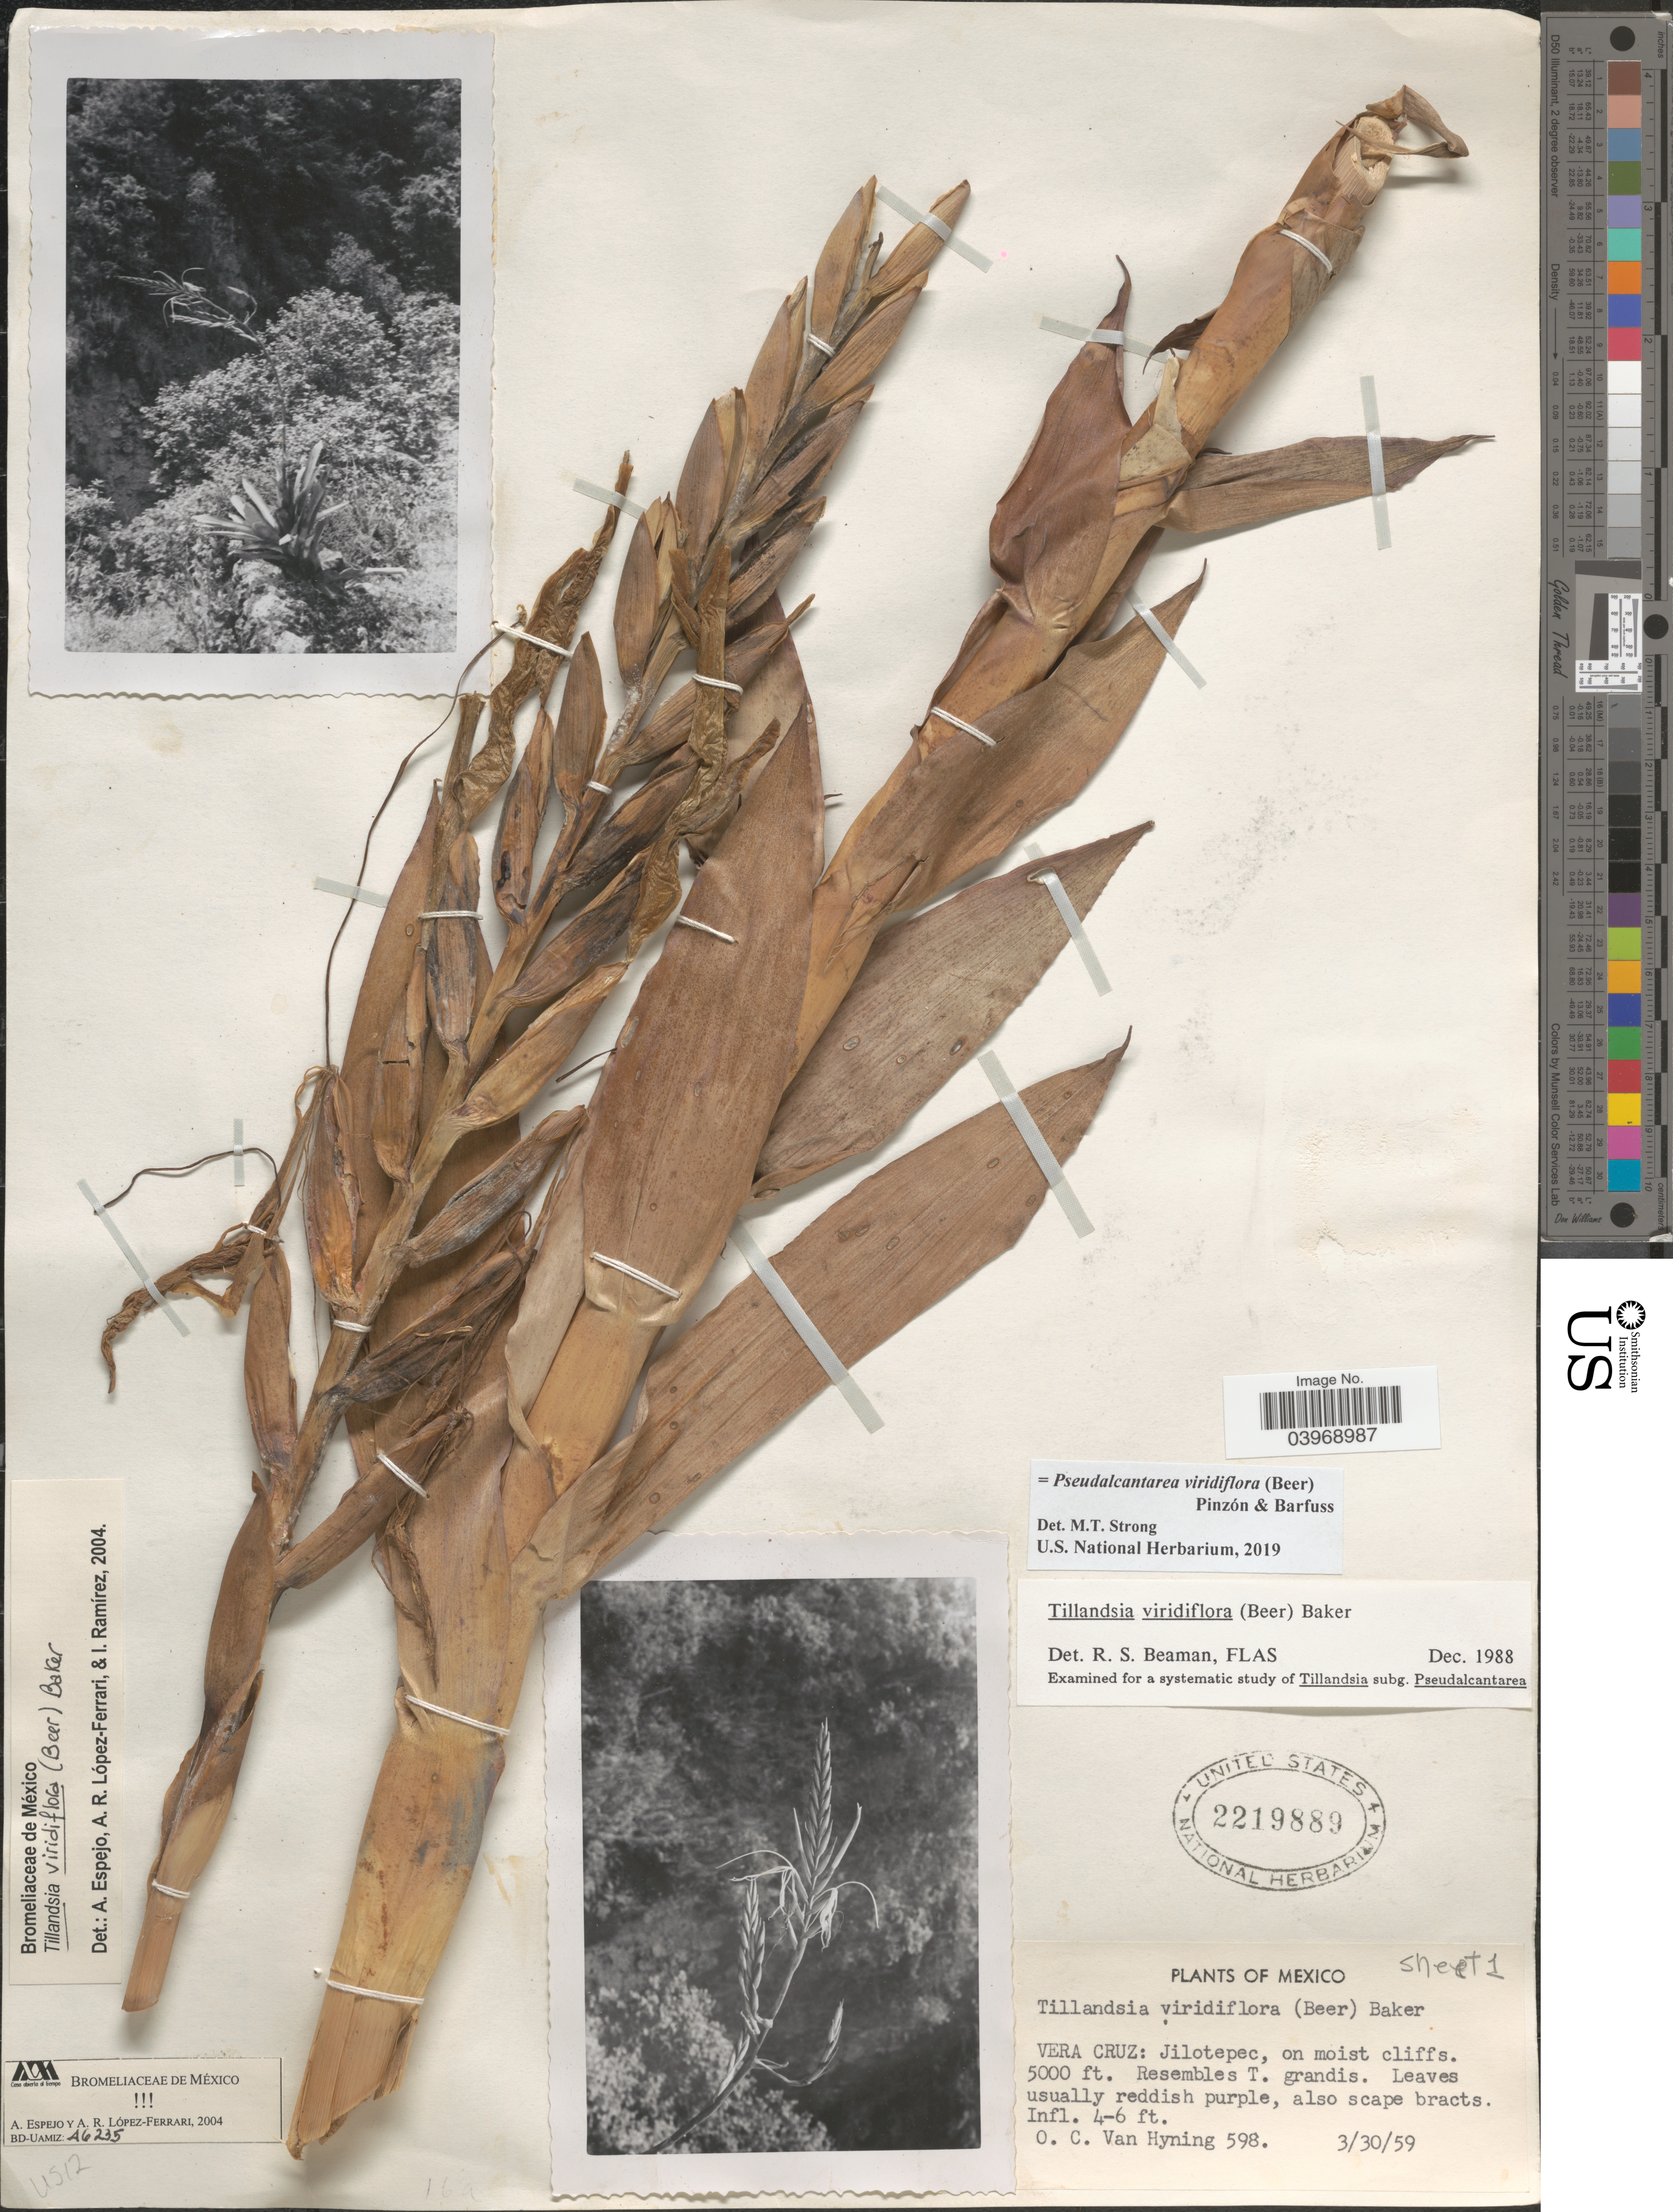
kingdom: Plantae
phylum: Tracheophyta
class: Liliopsida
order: Poales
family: Bromeliaceae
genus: Pseudalcantarea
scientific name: Pseudalcantarea viridiflora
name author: (Beer) Pinzón & Barfuss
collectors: O. Van Hyning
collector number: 598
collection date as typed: Transcribed d/m/y: 30/3/59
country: Mexico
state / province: Veracruz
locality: Vera Cruz: Jilotepec.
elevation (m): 1524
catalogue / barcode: US 2219889